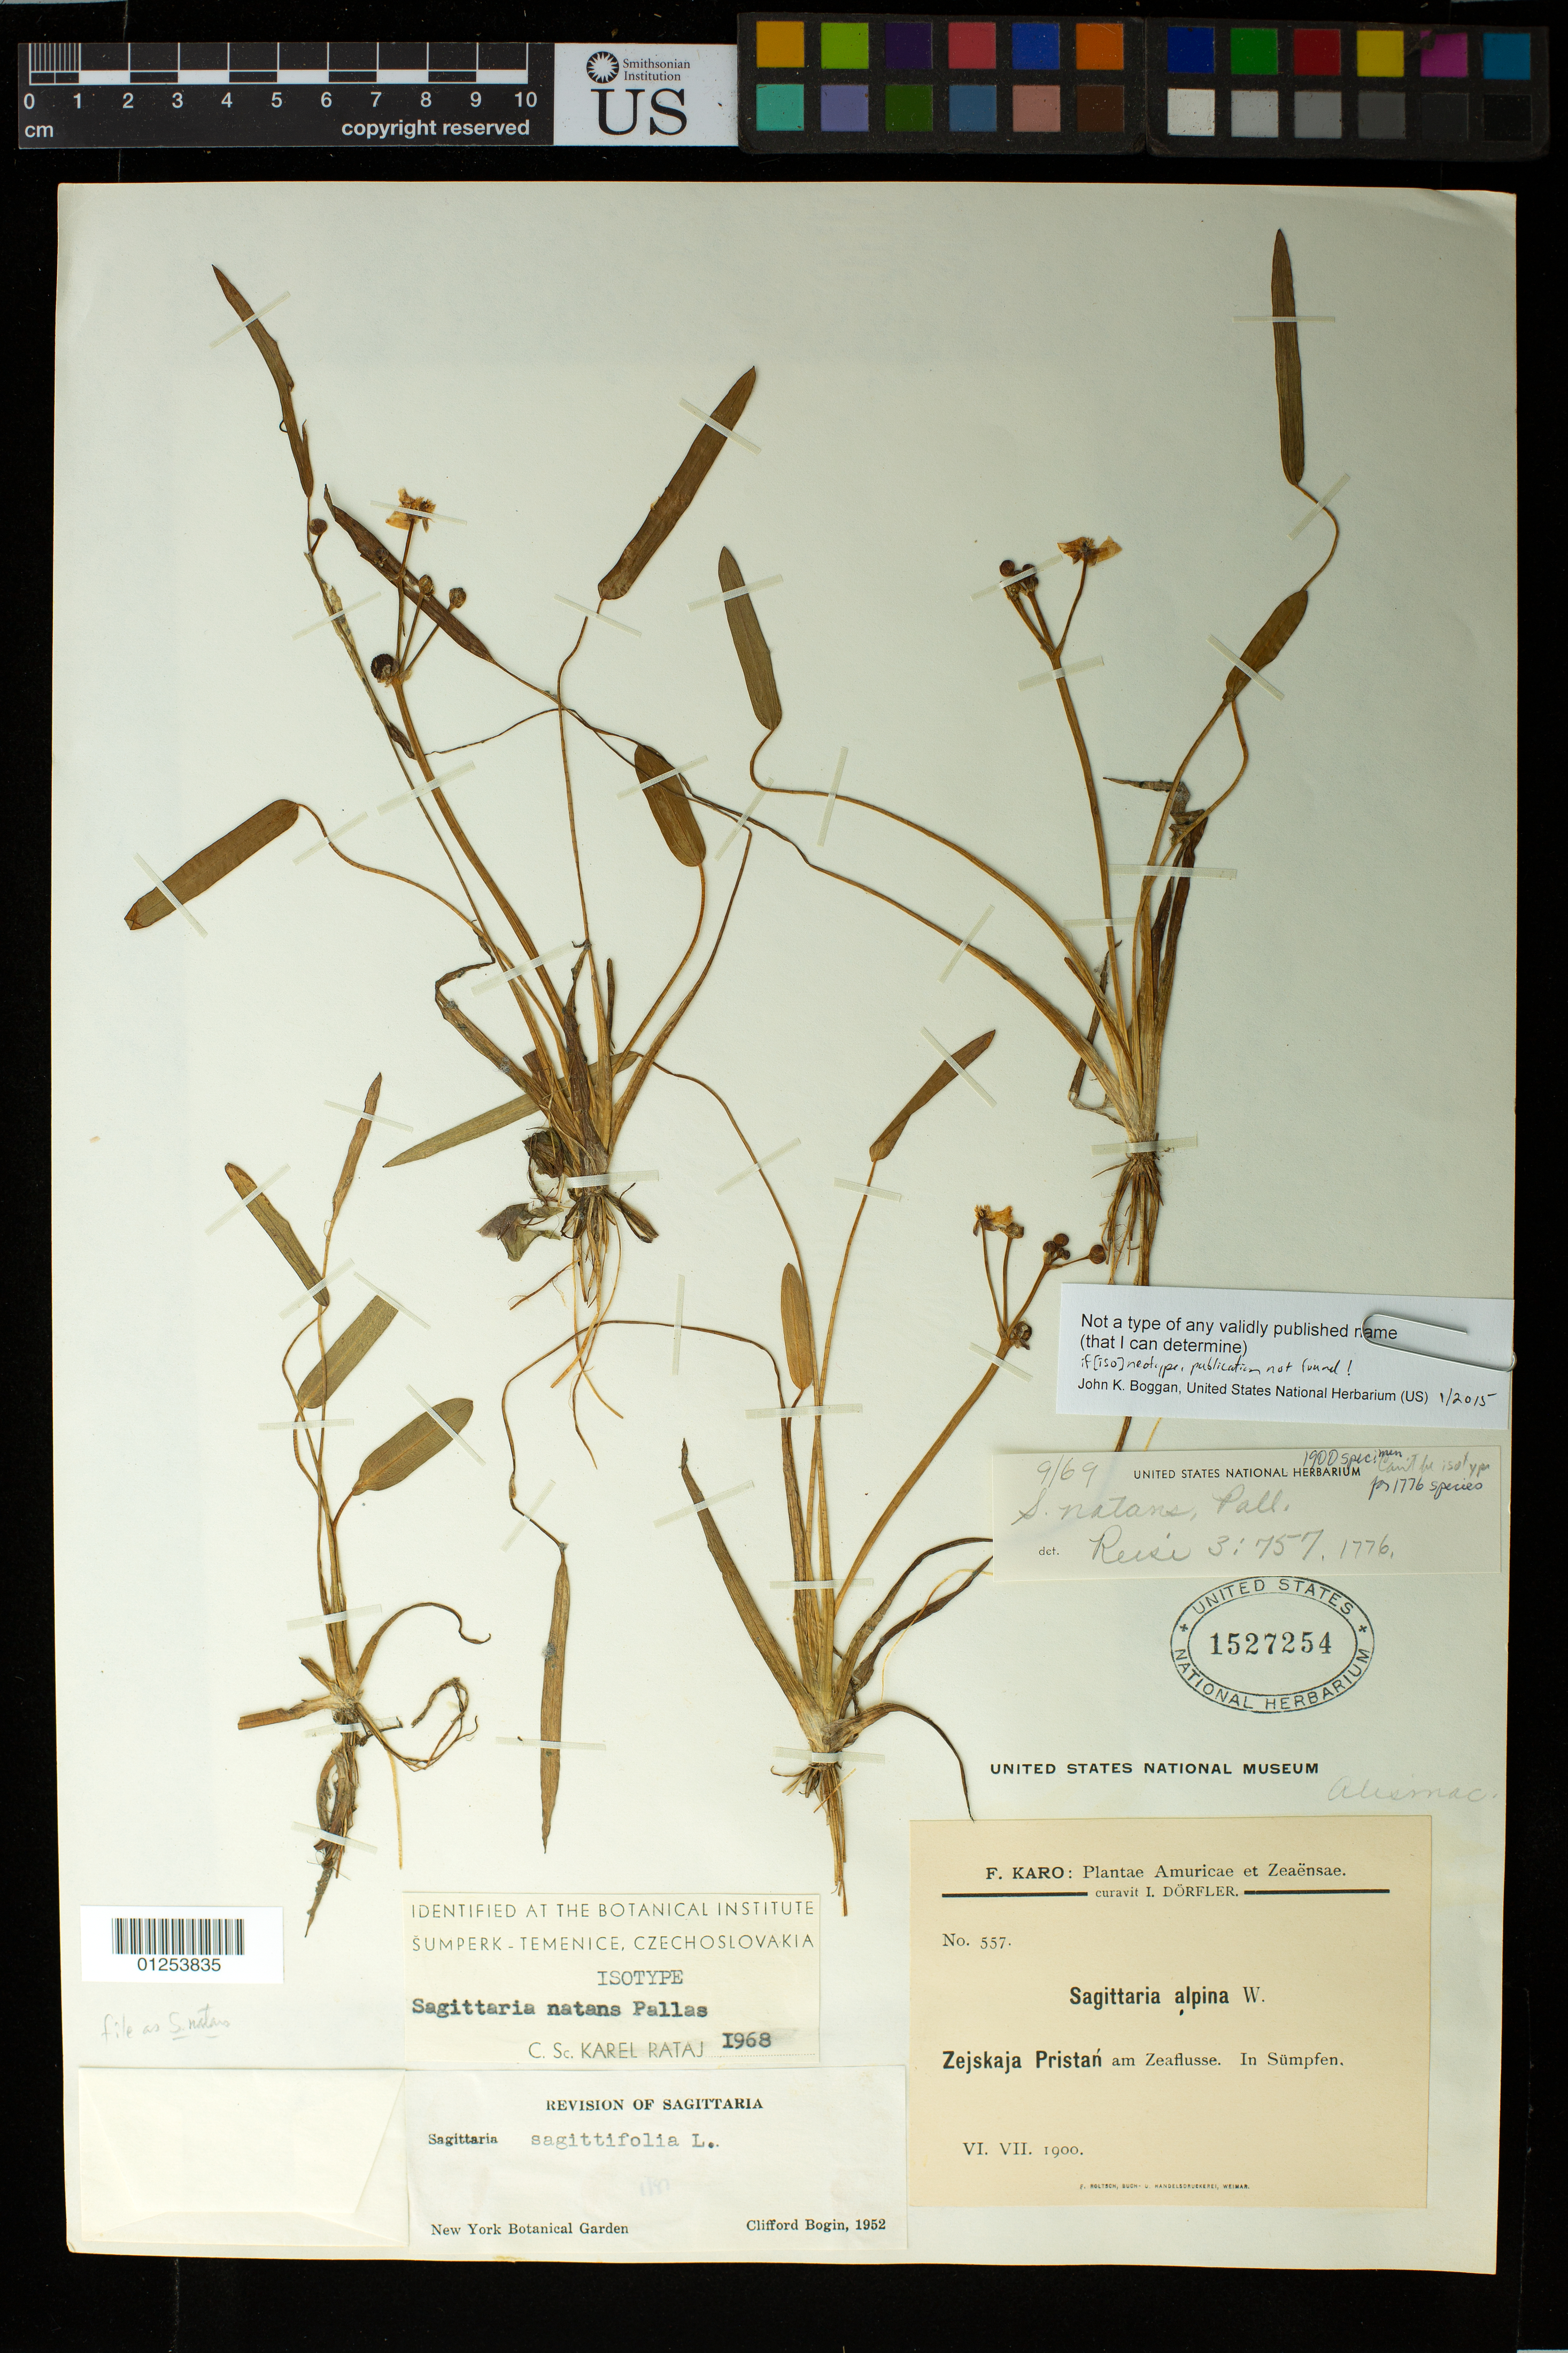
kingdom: Plantae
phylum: Tracheophyta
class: Liliopsida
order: Alismatales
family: Alismataceae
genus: Sagittaria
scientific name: Sagittaria natans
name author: Pall.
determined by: Rataj, K.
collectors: F. Karo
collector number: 557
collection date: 1900-06/1900-07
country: Russian Federation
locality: Zejskaja Pristan am Zeaflusse. In Sumpfen.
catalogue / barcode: US 1527254